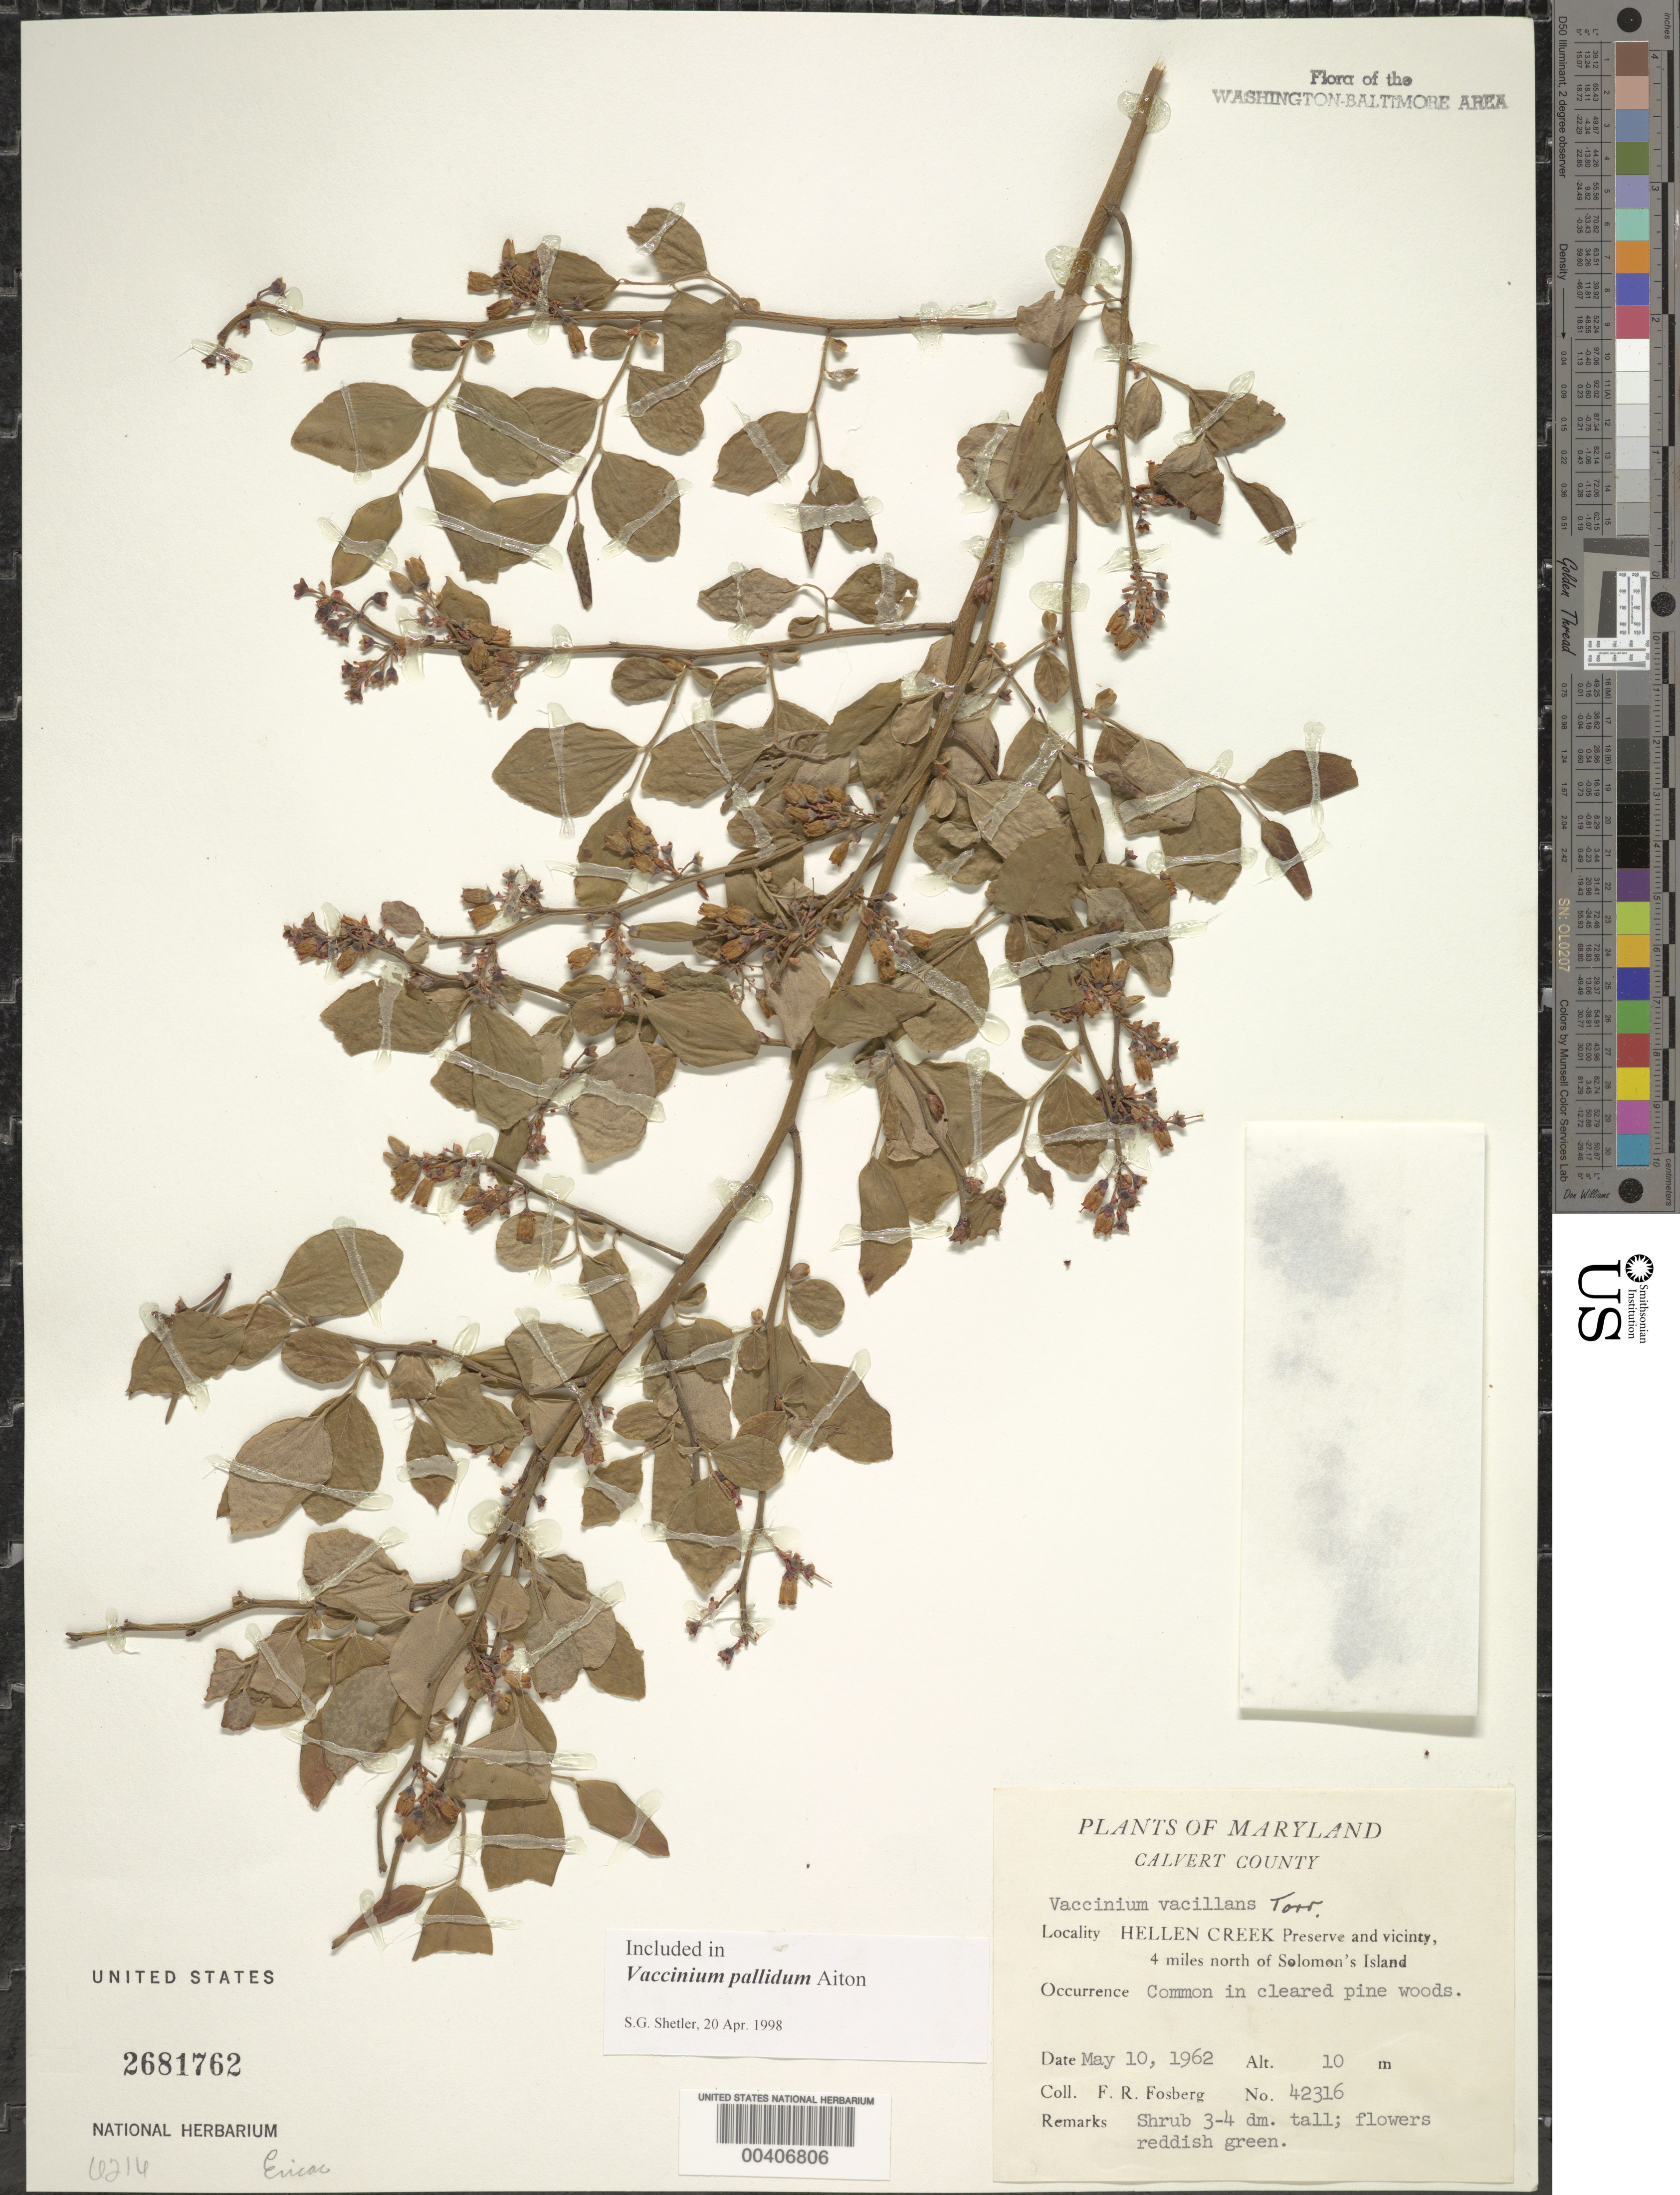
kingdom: Plantae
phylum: Tracheophyta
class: Magnoliopsida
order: Ericales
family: Ericaceae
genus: Vaccinium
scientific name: Vaccinium pallidum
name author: Aiton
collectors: F. R. Fosberg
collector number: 42316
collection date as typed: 10 May 1962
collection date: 1962-05-10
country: United States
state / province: Maryland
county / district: Calvert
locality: Hellen Creek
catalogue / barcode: US 2681762